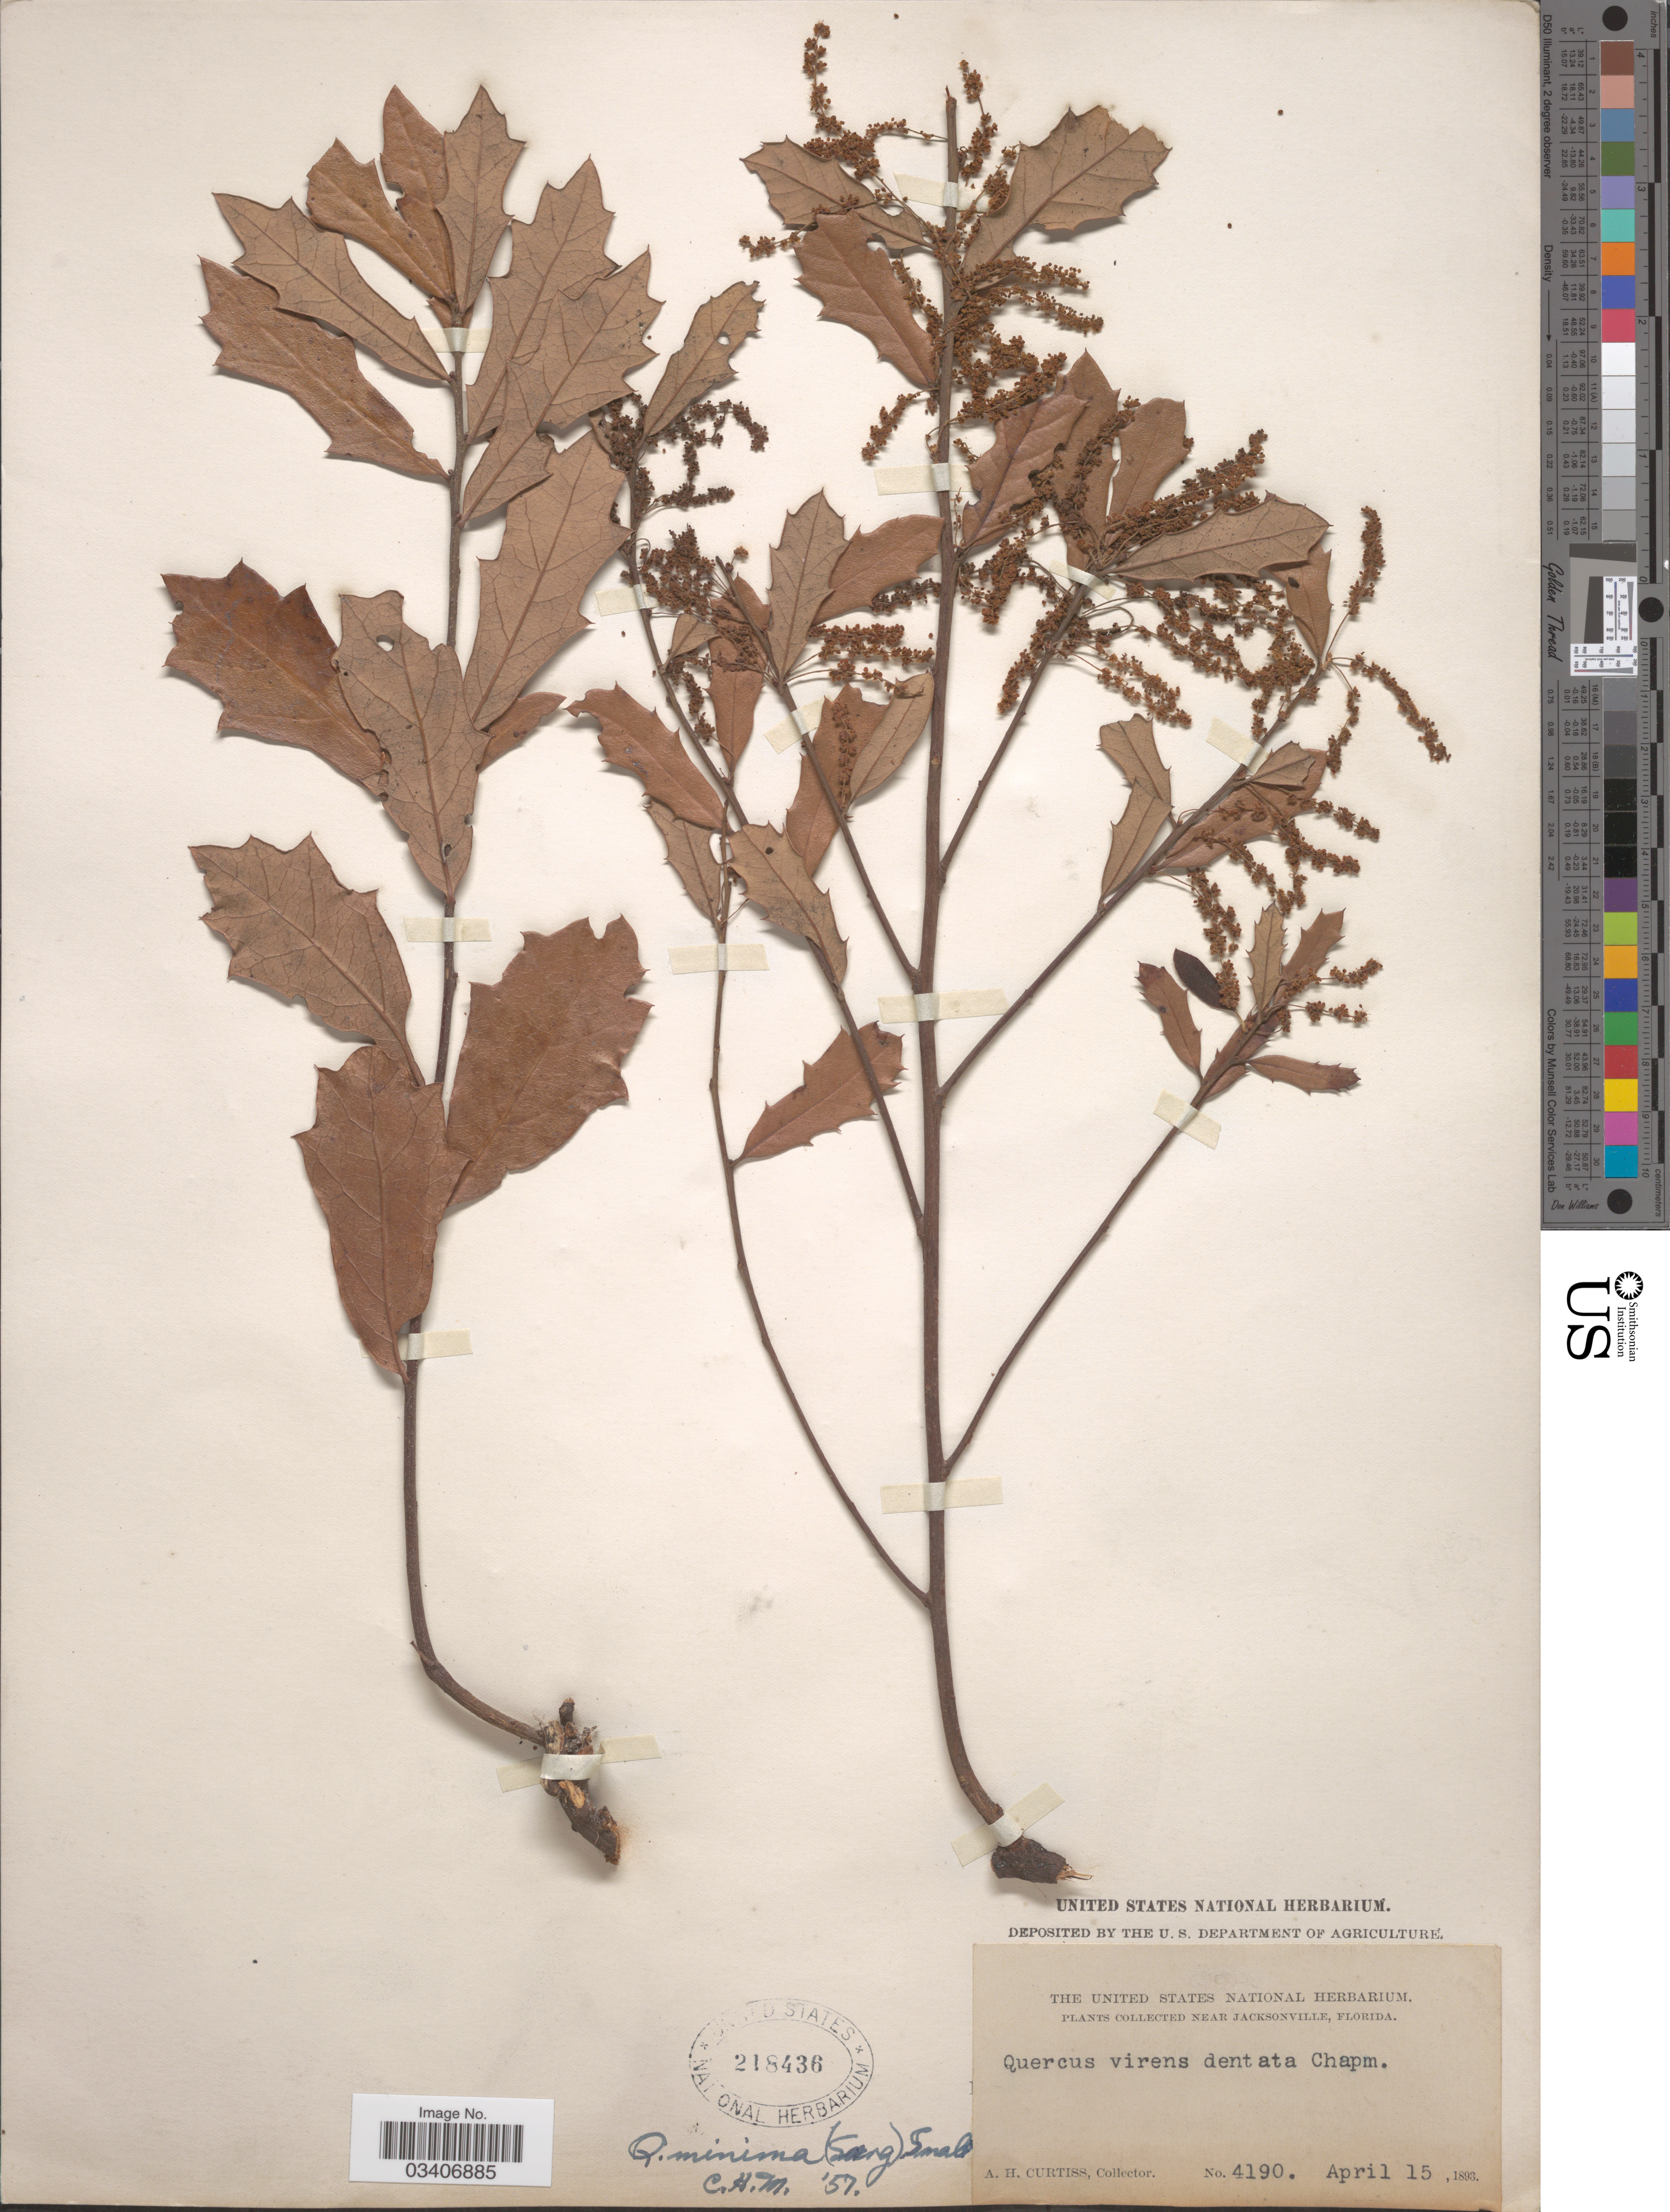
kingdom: Plantae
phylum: Tracheophyta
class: Magnoliopsida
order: Fagales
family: Fagaceae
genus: Quercus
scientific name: Quercus minima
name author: (Sarg.) Small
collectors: A. H. Curtiss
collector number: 4190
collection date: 1893-04-15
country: United States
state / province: Florida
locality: Near Jacksonville.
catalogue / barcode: US 218436